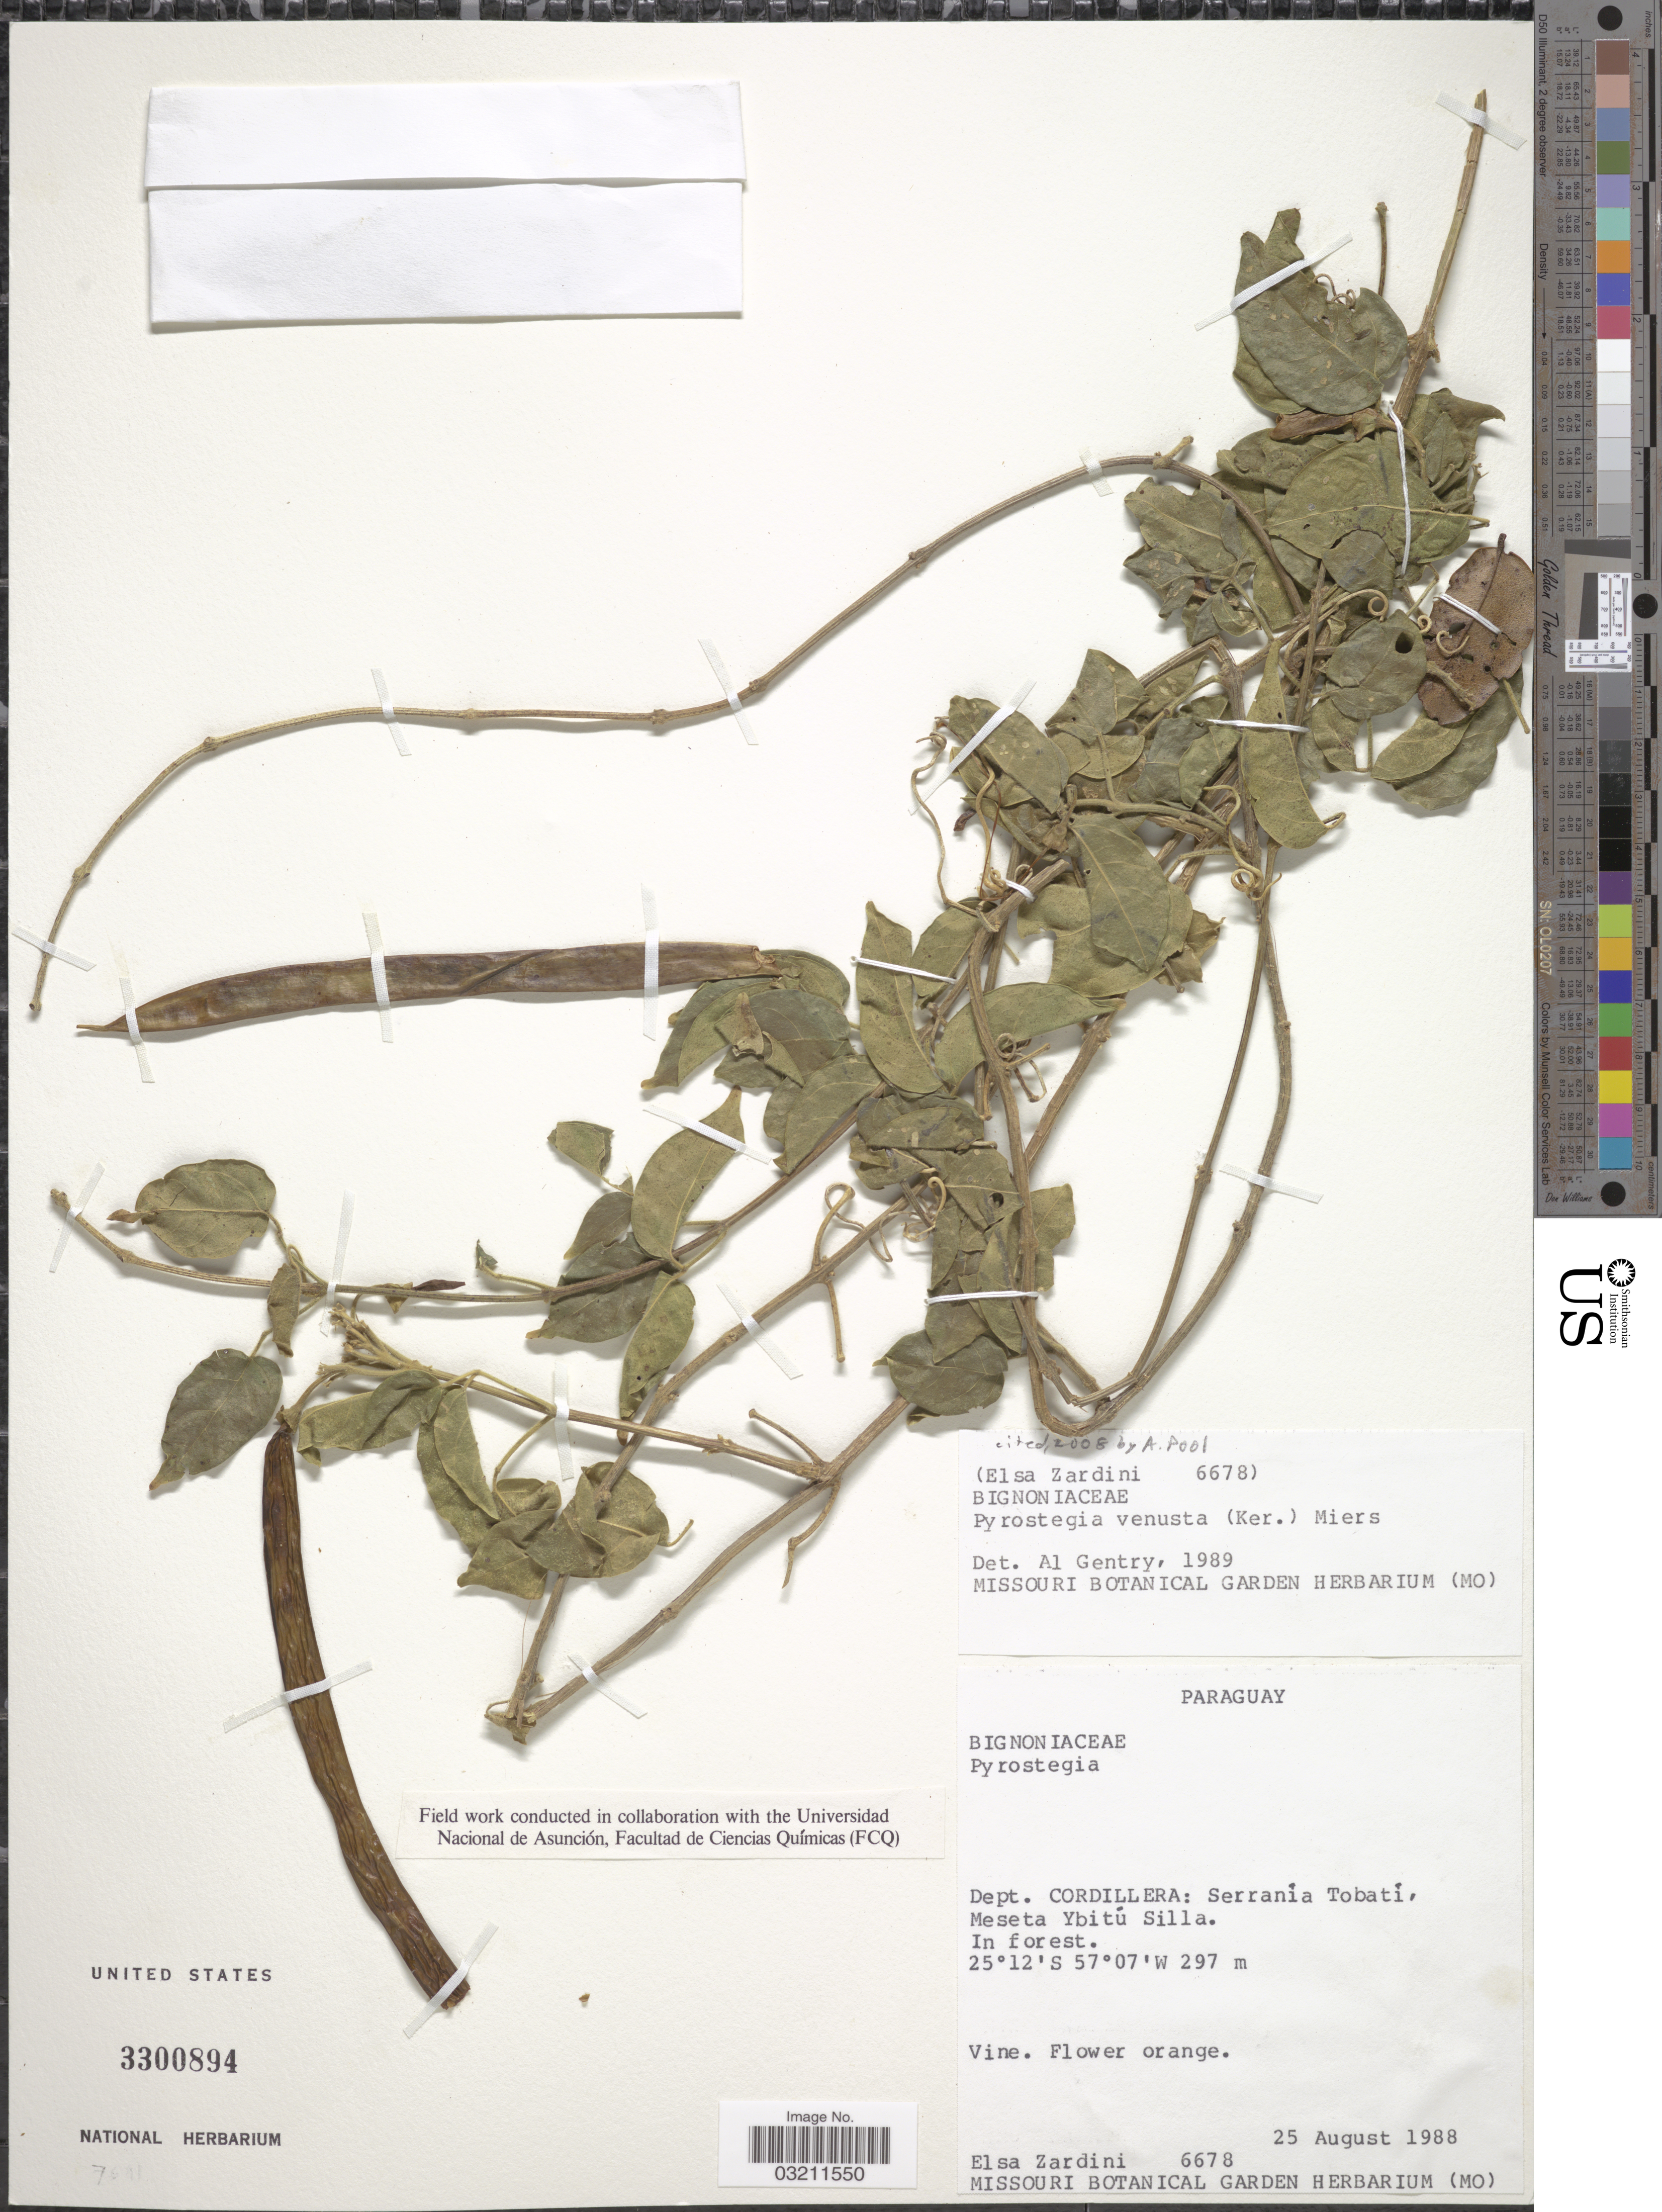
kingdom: Plantae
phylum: Tracheophyta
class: Magnoliopsida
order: Lamiales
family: Bignoniaceae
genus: Pyrostegia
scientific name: Pyrostegia venusta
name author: (Ker Gawl.) Miers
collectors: E. M. Zardini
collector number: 6678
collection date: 1988-08-25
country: Paraguay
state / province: Cordillera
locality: Dept. Cordillera: Serranía Tobatí, Meseta Ybitú Silla.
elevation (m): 297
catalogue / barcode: US 3300894